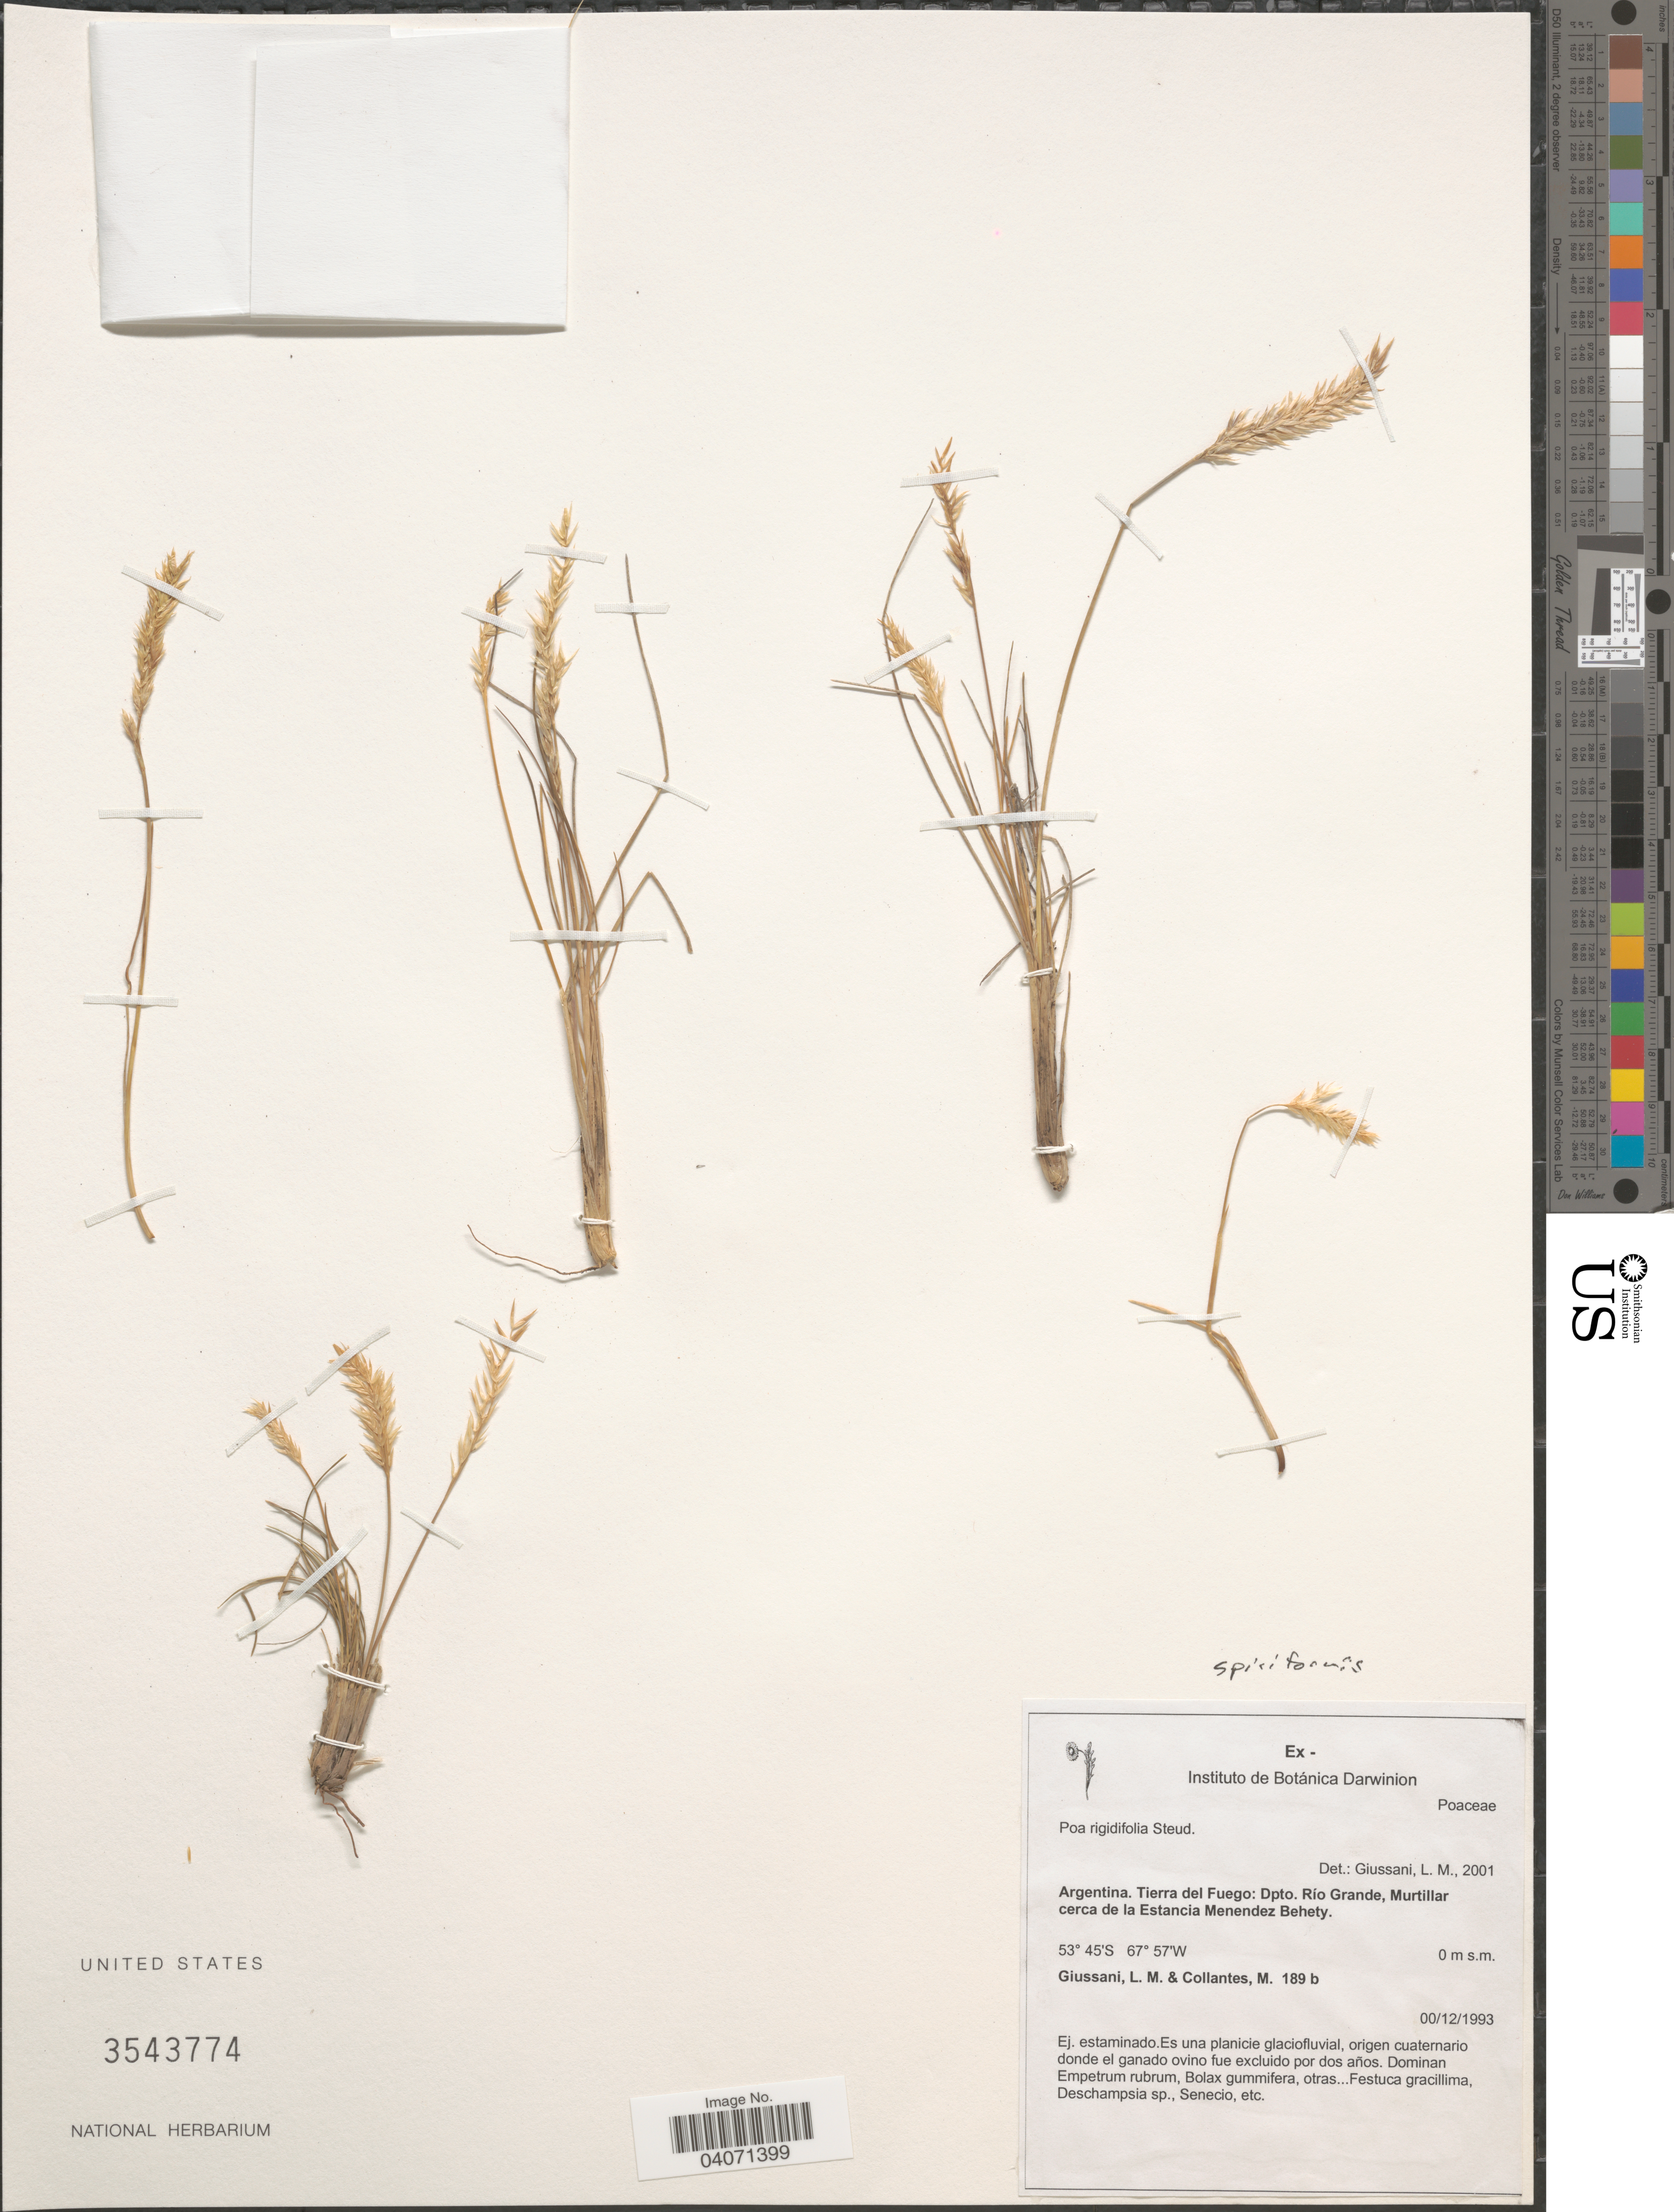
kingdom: Plantae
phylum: Tracheophyta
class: Liliopsida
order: Poales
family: Poaceae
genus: Poa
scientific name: Poa spiciformis var. spiciformis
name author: Steud.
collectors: L. Giussani & M. Collantes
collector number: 189b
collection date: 1993-12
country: Argentina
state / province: Tierra del Fuego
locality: Dpto. Río Grande, Murtillar cerca de la Estancia Menendez Behety.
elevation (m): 0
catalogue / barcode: US 3543774